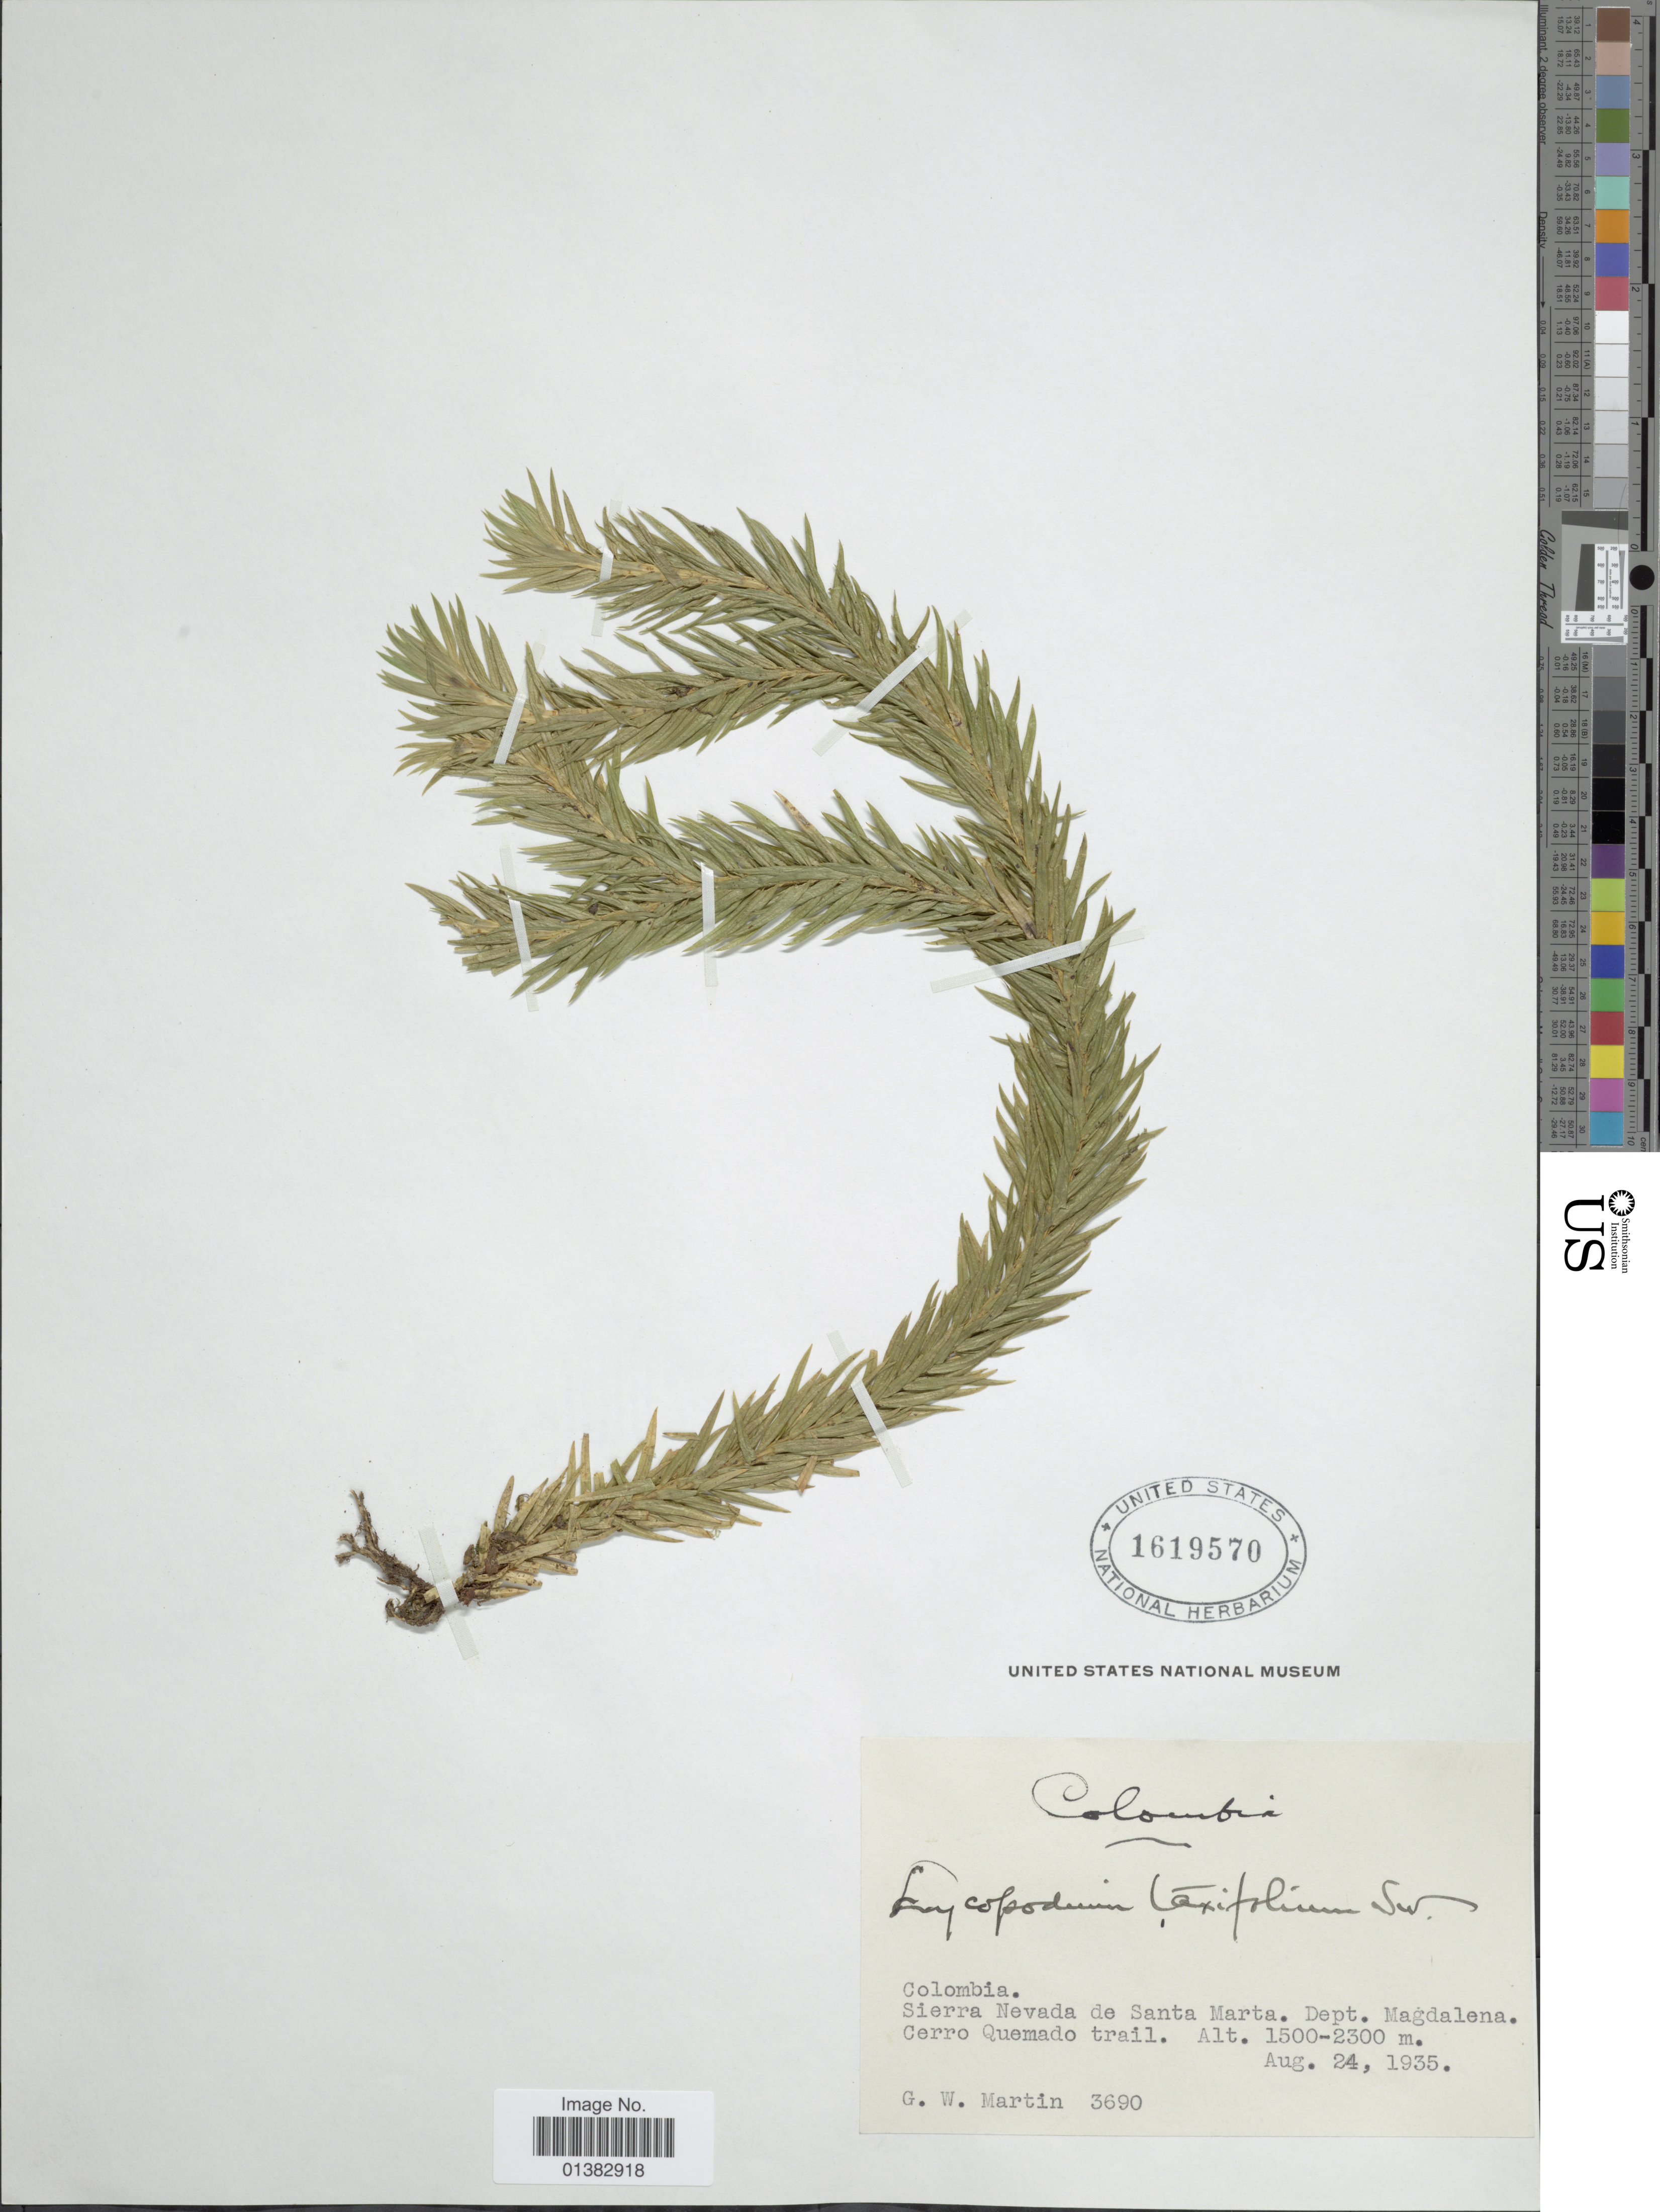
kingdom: Plantae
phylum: Tracheophyta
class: Lycopodiopsida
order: Lycopodiales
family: Lycopodiaceae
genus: Phlegmariurus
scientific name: Phlegmariurus taxifolius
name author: (Sw.) Á. Löve & D. Löve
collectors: G. W. Martin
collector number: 3690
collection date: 1935-08-24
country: Colombia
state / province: Magdalena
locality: Sierra Nevada de Santa Marta. Cerro Quemado trail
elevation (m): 1500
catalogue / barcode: US 1619570